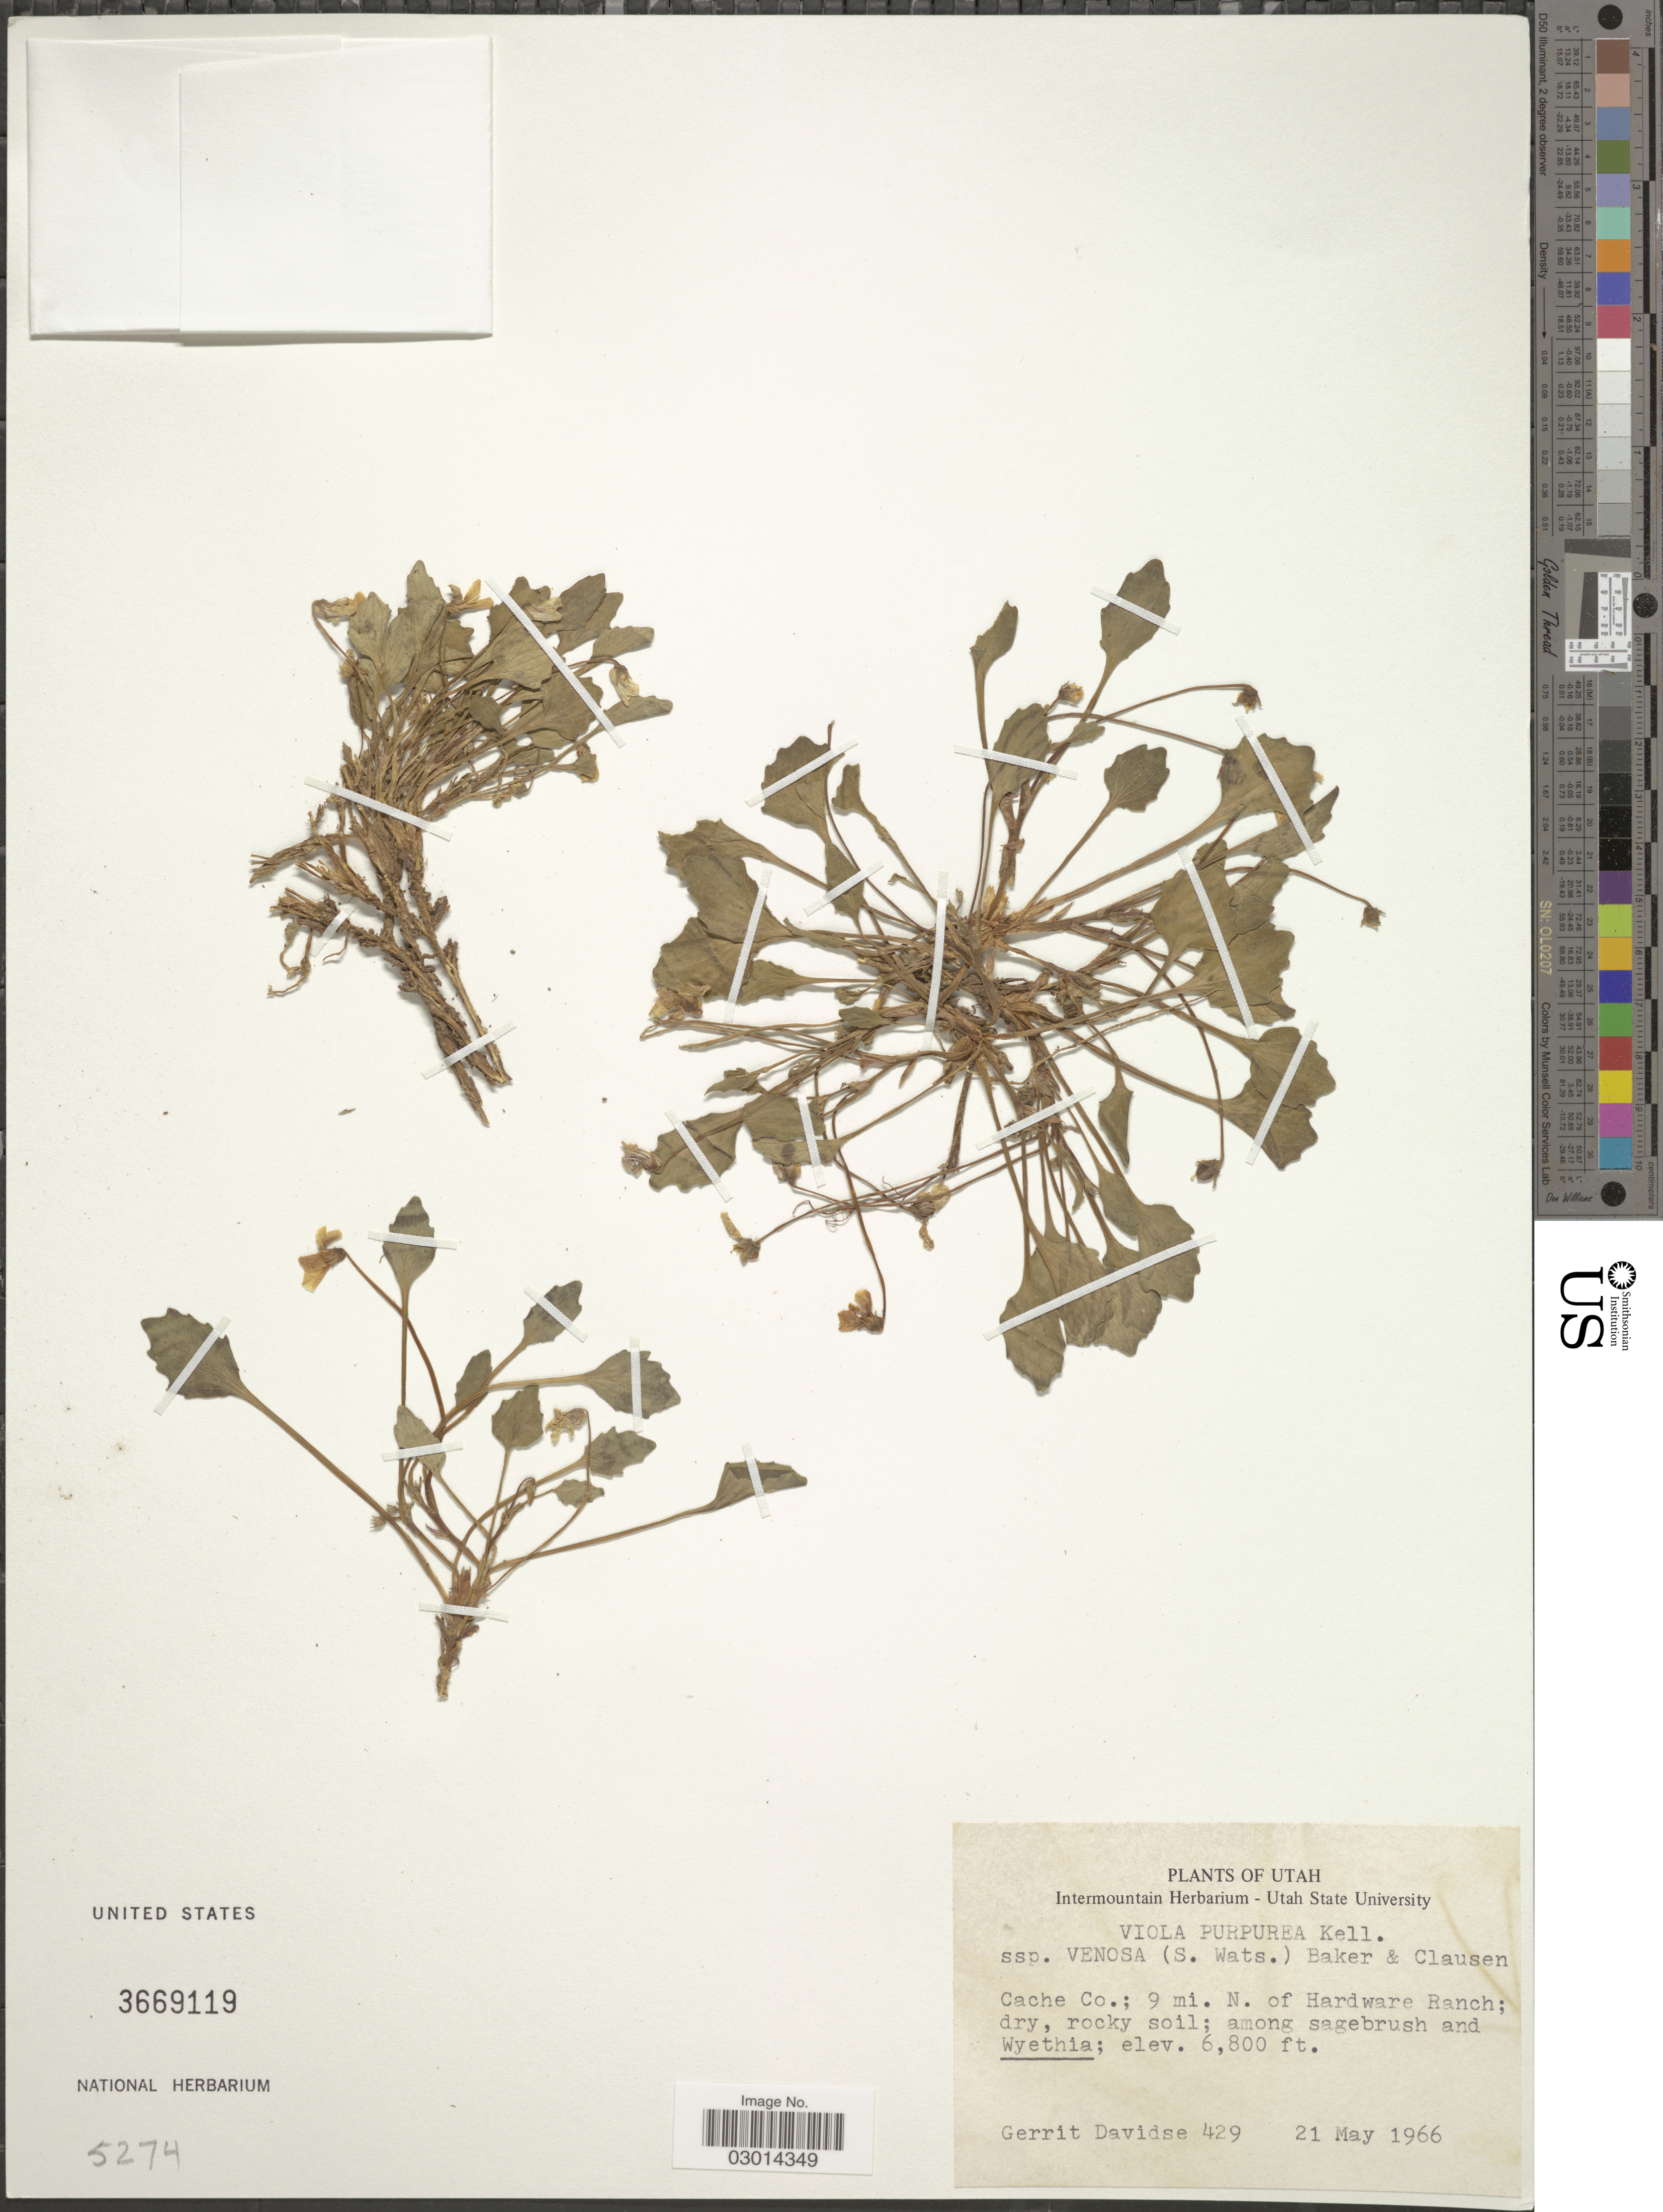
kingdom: Plantae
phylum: Tracheophyta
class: Magnoliopsida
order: Malpighiales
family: Violaceae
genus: Viola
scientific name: Viola purpurea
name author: Kellogg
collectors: G. Davidse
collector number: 429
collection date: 1966-05-21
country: United States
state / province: Utah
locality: Cache Co.; 9 mi. N. of Hardware Ranch.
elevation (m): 2073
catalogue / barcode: US 3669119